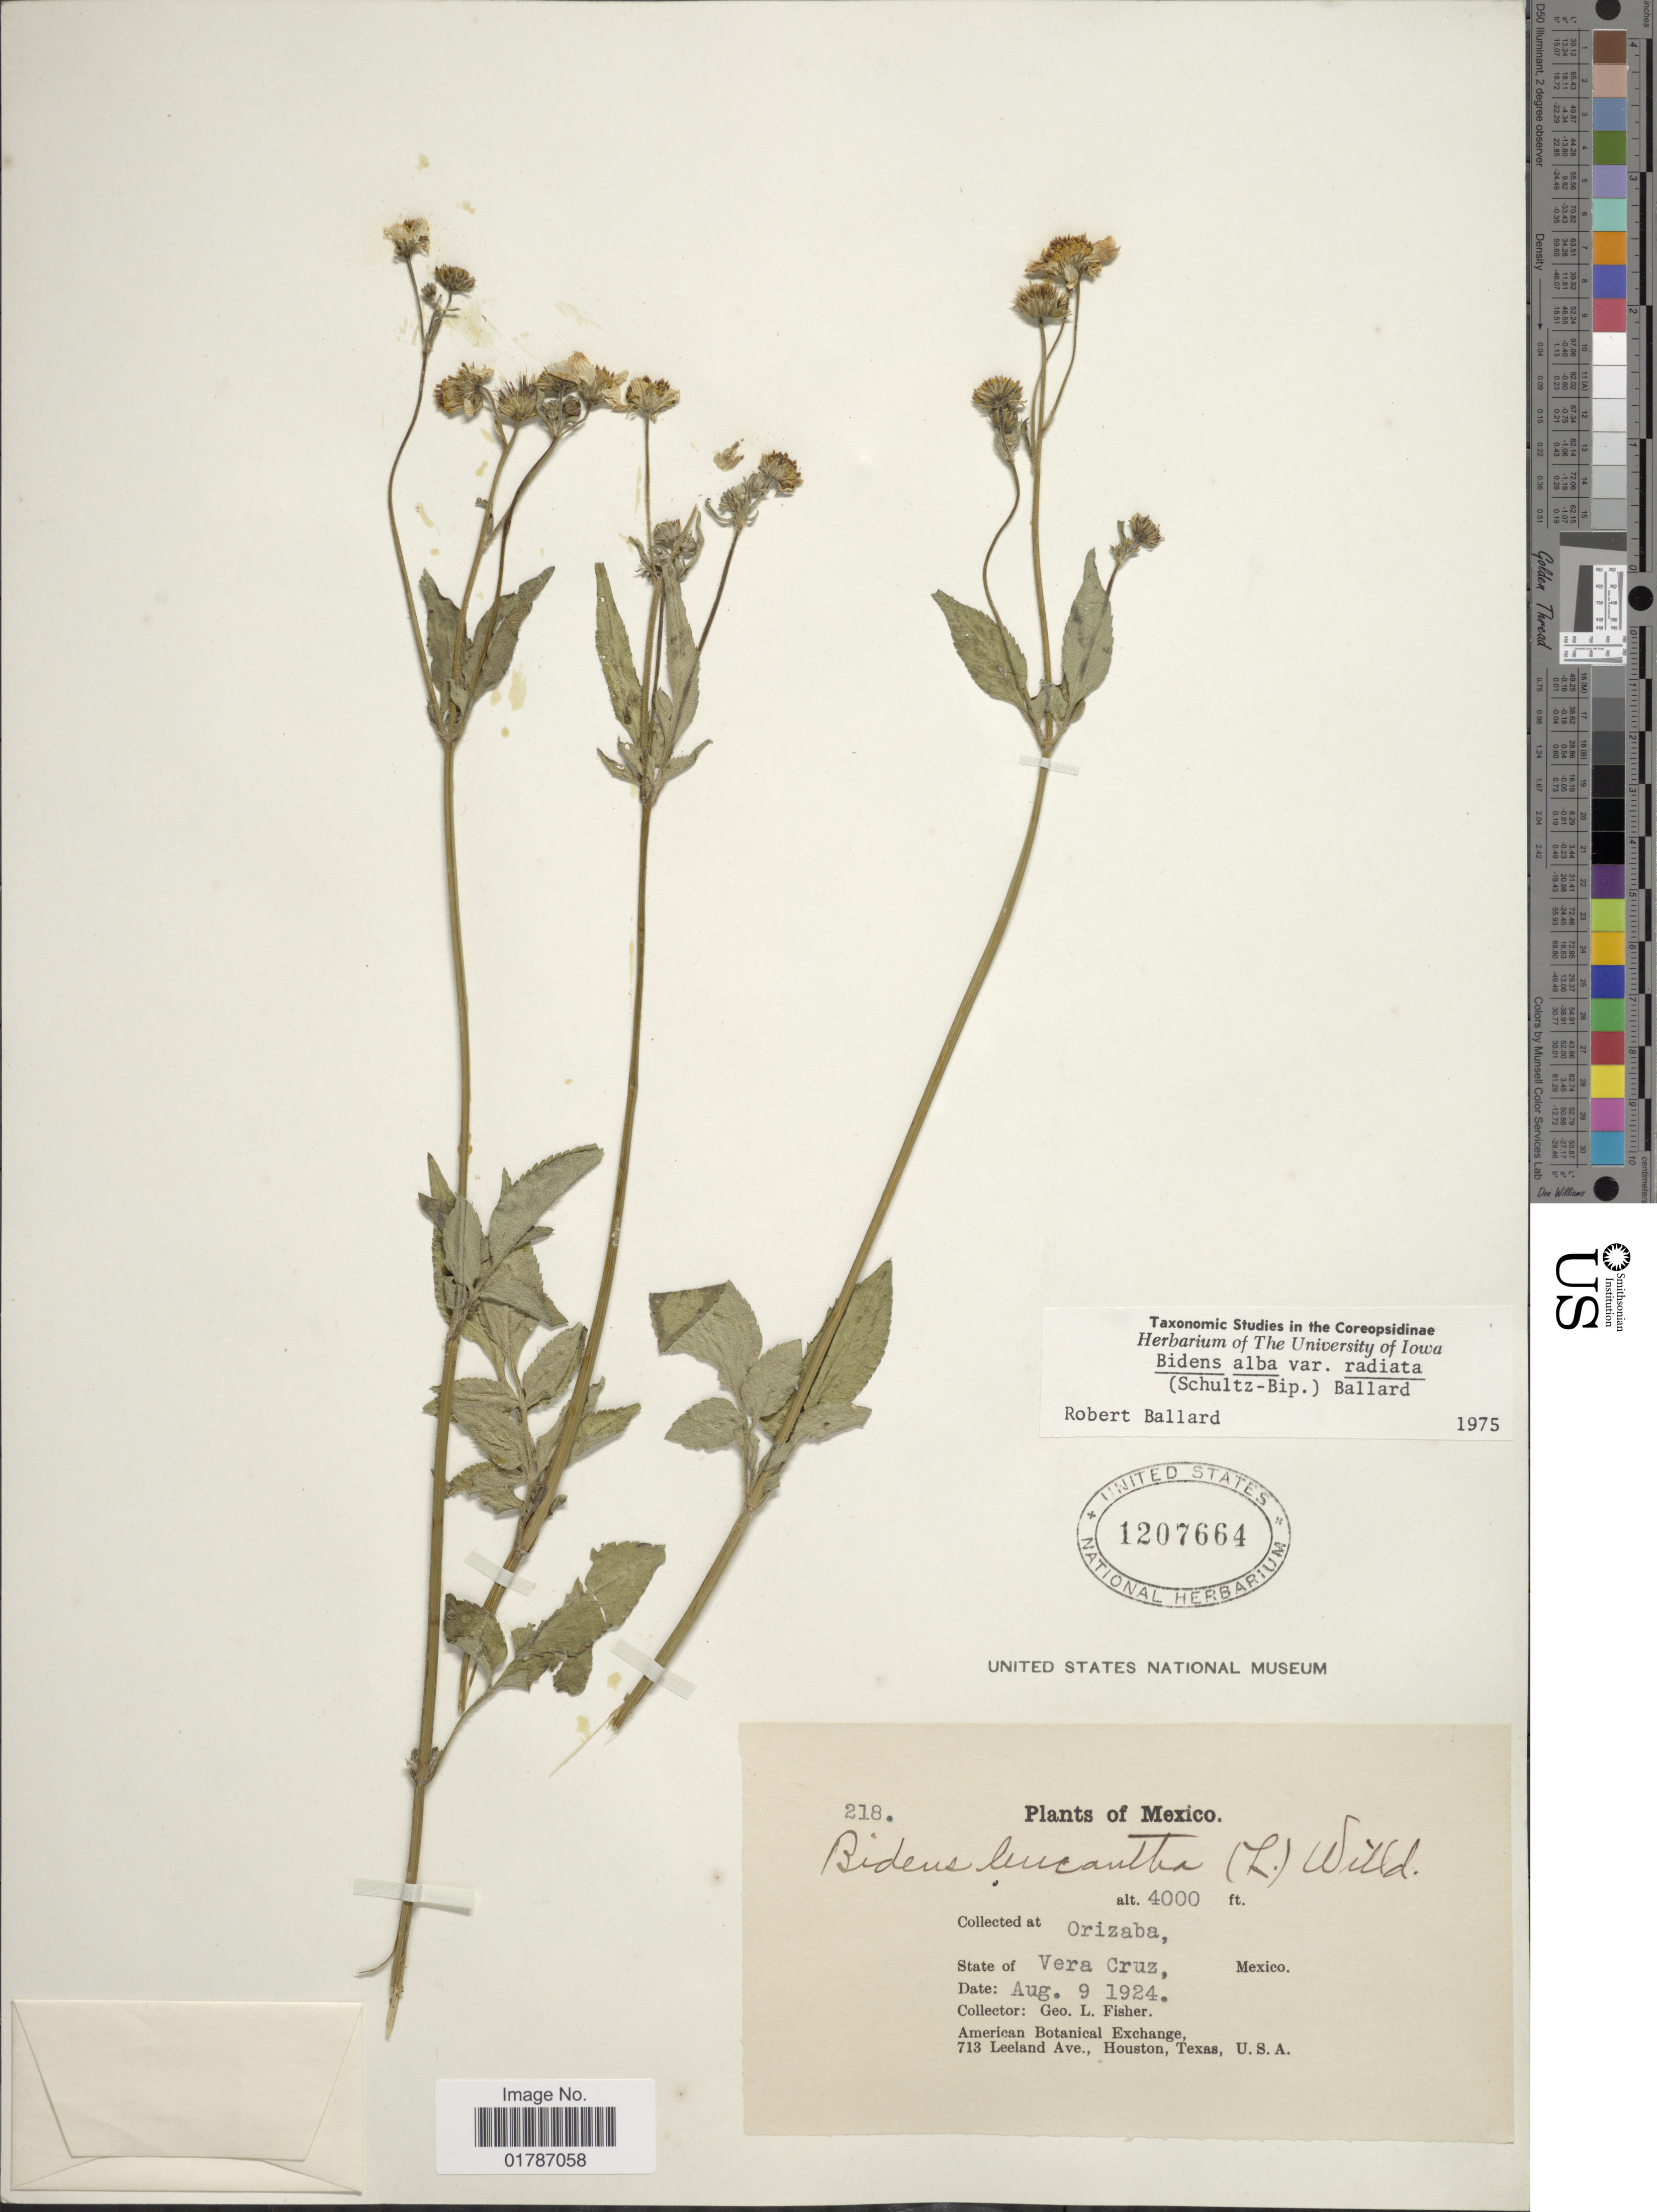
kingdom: Plantae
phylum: Tracheophyta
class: Magnoliopsida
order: Asterales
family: Asteraceae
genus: Bidens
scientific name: Bidens alba var. radiata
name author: (Sch. Bip.) R.E. Ballard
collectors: G. L. Fisher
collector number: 218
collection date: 1924-08-09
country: Mexico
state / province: Veracruz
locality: Orizaba, Mexico, State of Vera Cruz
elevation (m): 1219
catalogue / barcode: US 1207664